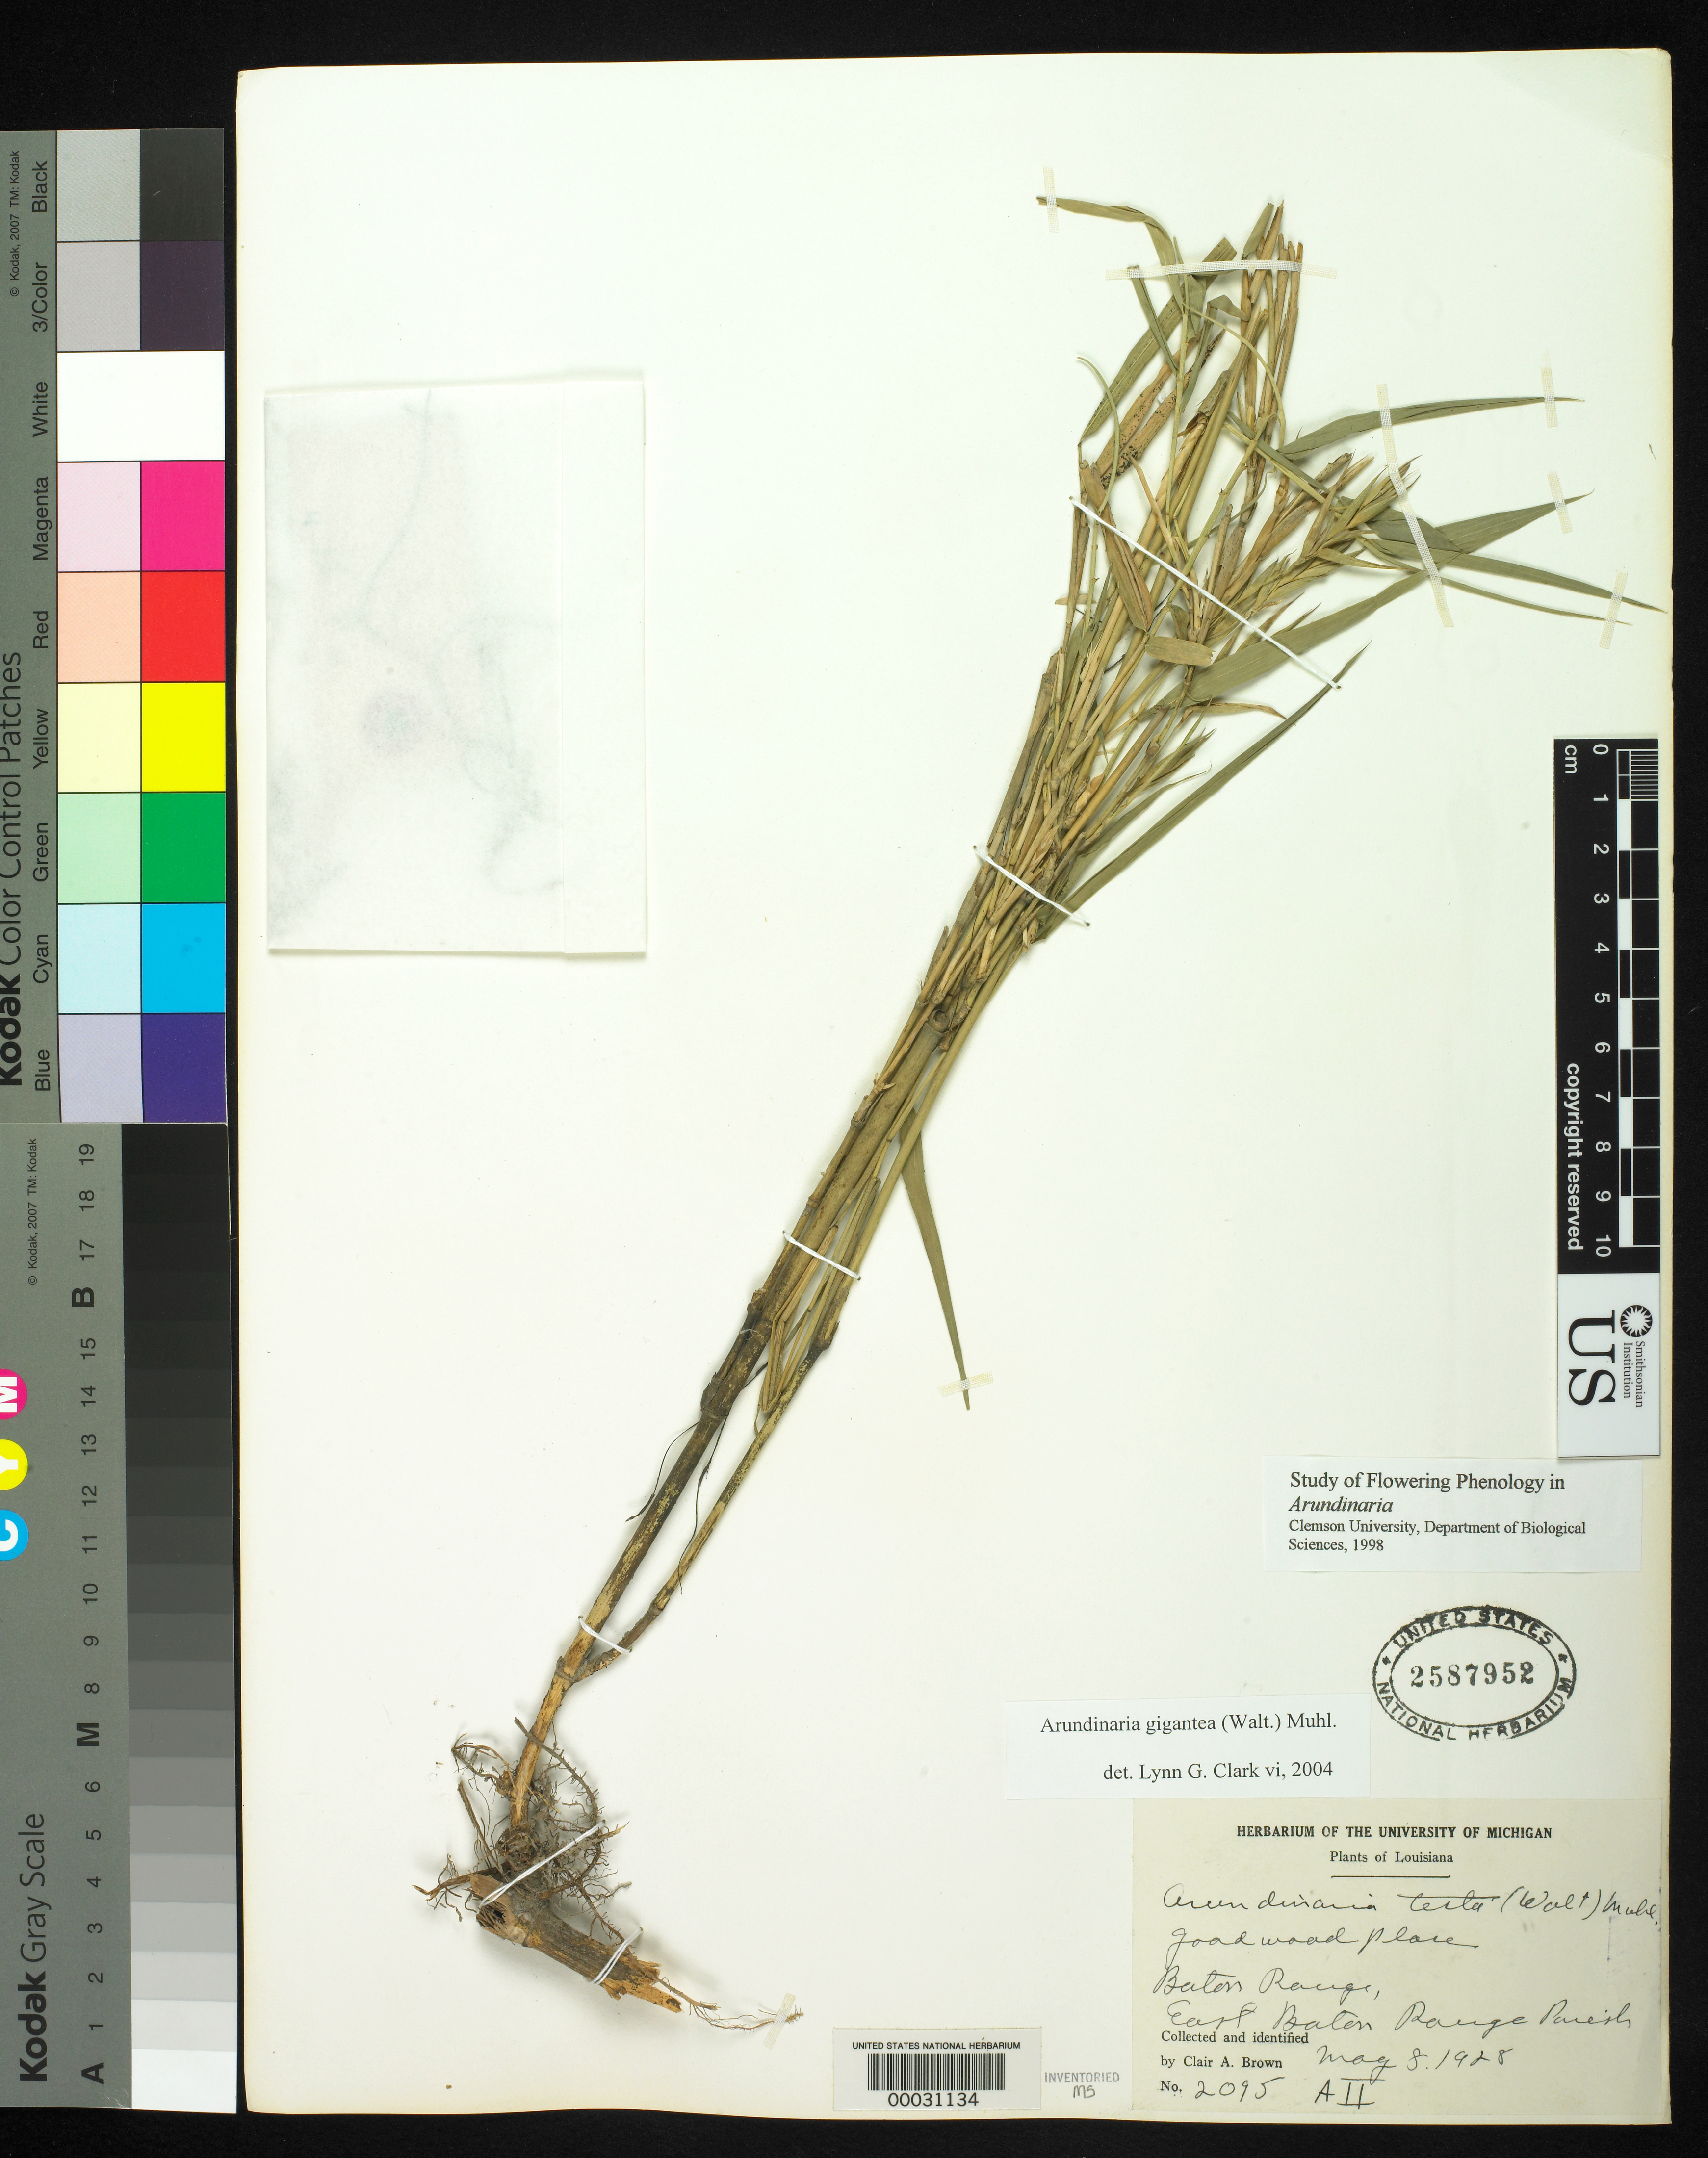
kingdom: Plantae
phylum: Tracheophyta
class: Liliopsida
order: Poales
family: Poaceae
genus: Arundinaria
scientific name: Arundinaria gigantea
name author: (Walter) Muhl.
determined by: Clark, Lynn G., (ISC), Iowa State University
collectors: C. A. Brown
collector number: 2095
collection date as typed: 08 May 1928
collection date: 1928-05-08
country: United States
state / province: Louisiana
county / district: East Baton Rouge Parish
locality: Baton rouge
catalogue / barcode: US 2587952